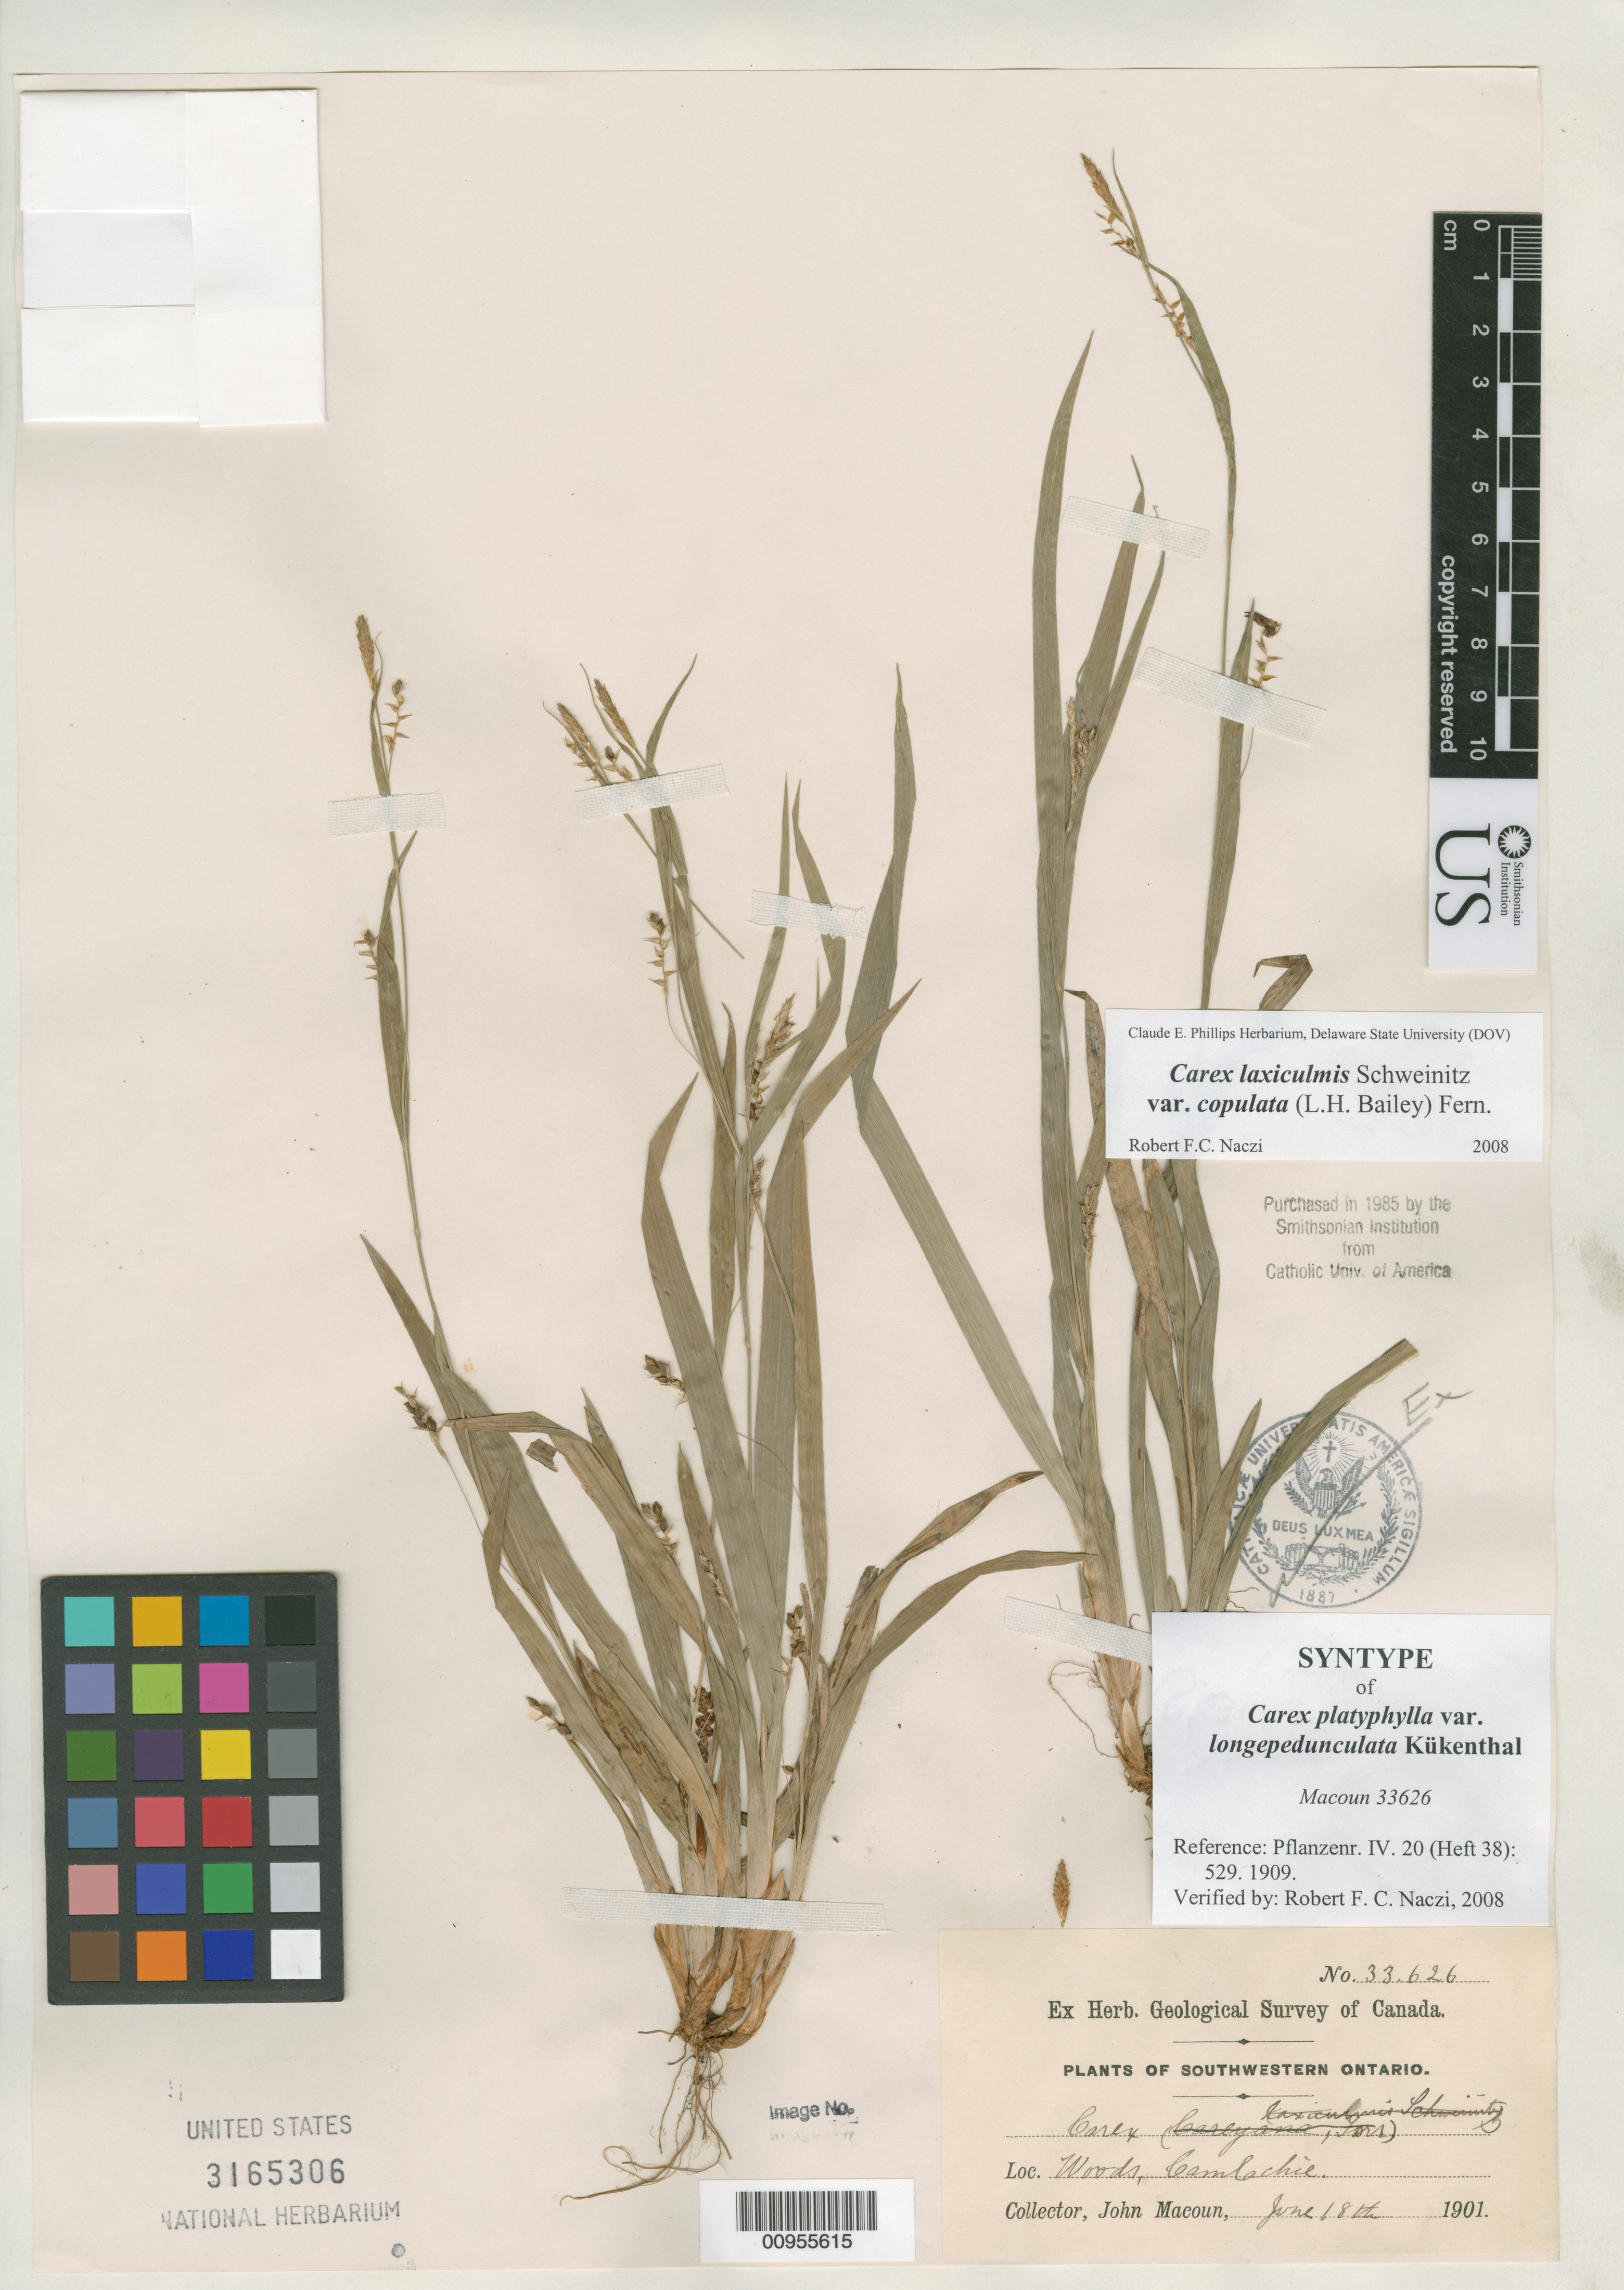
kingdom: Plantae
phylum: Tracheophyta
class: Liliopsida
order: Poales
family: Cyperaceae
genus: Carex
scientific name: Carex platyphylla var. longepedunculata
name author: Kük. in Engl.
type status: Syntype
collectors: J. Macoun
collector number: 33626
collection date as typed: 18 Jun 1901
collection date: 1901-05-30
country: Canada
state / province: Ontario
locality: Southwestern Ontario. Woods, Camlachie.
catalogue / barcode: US 3165306